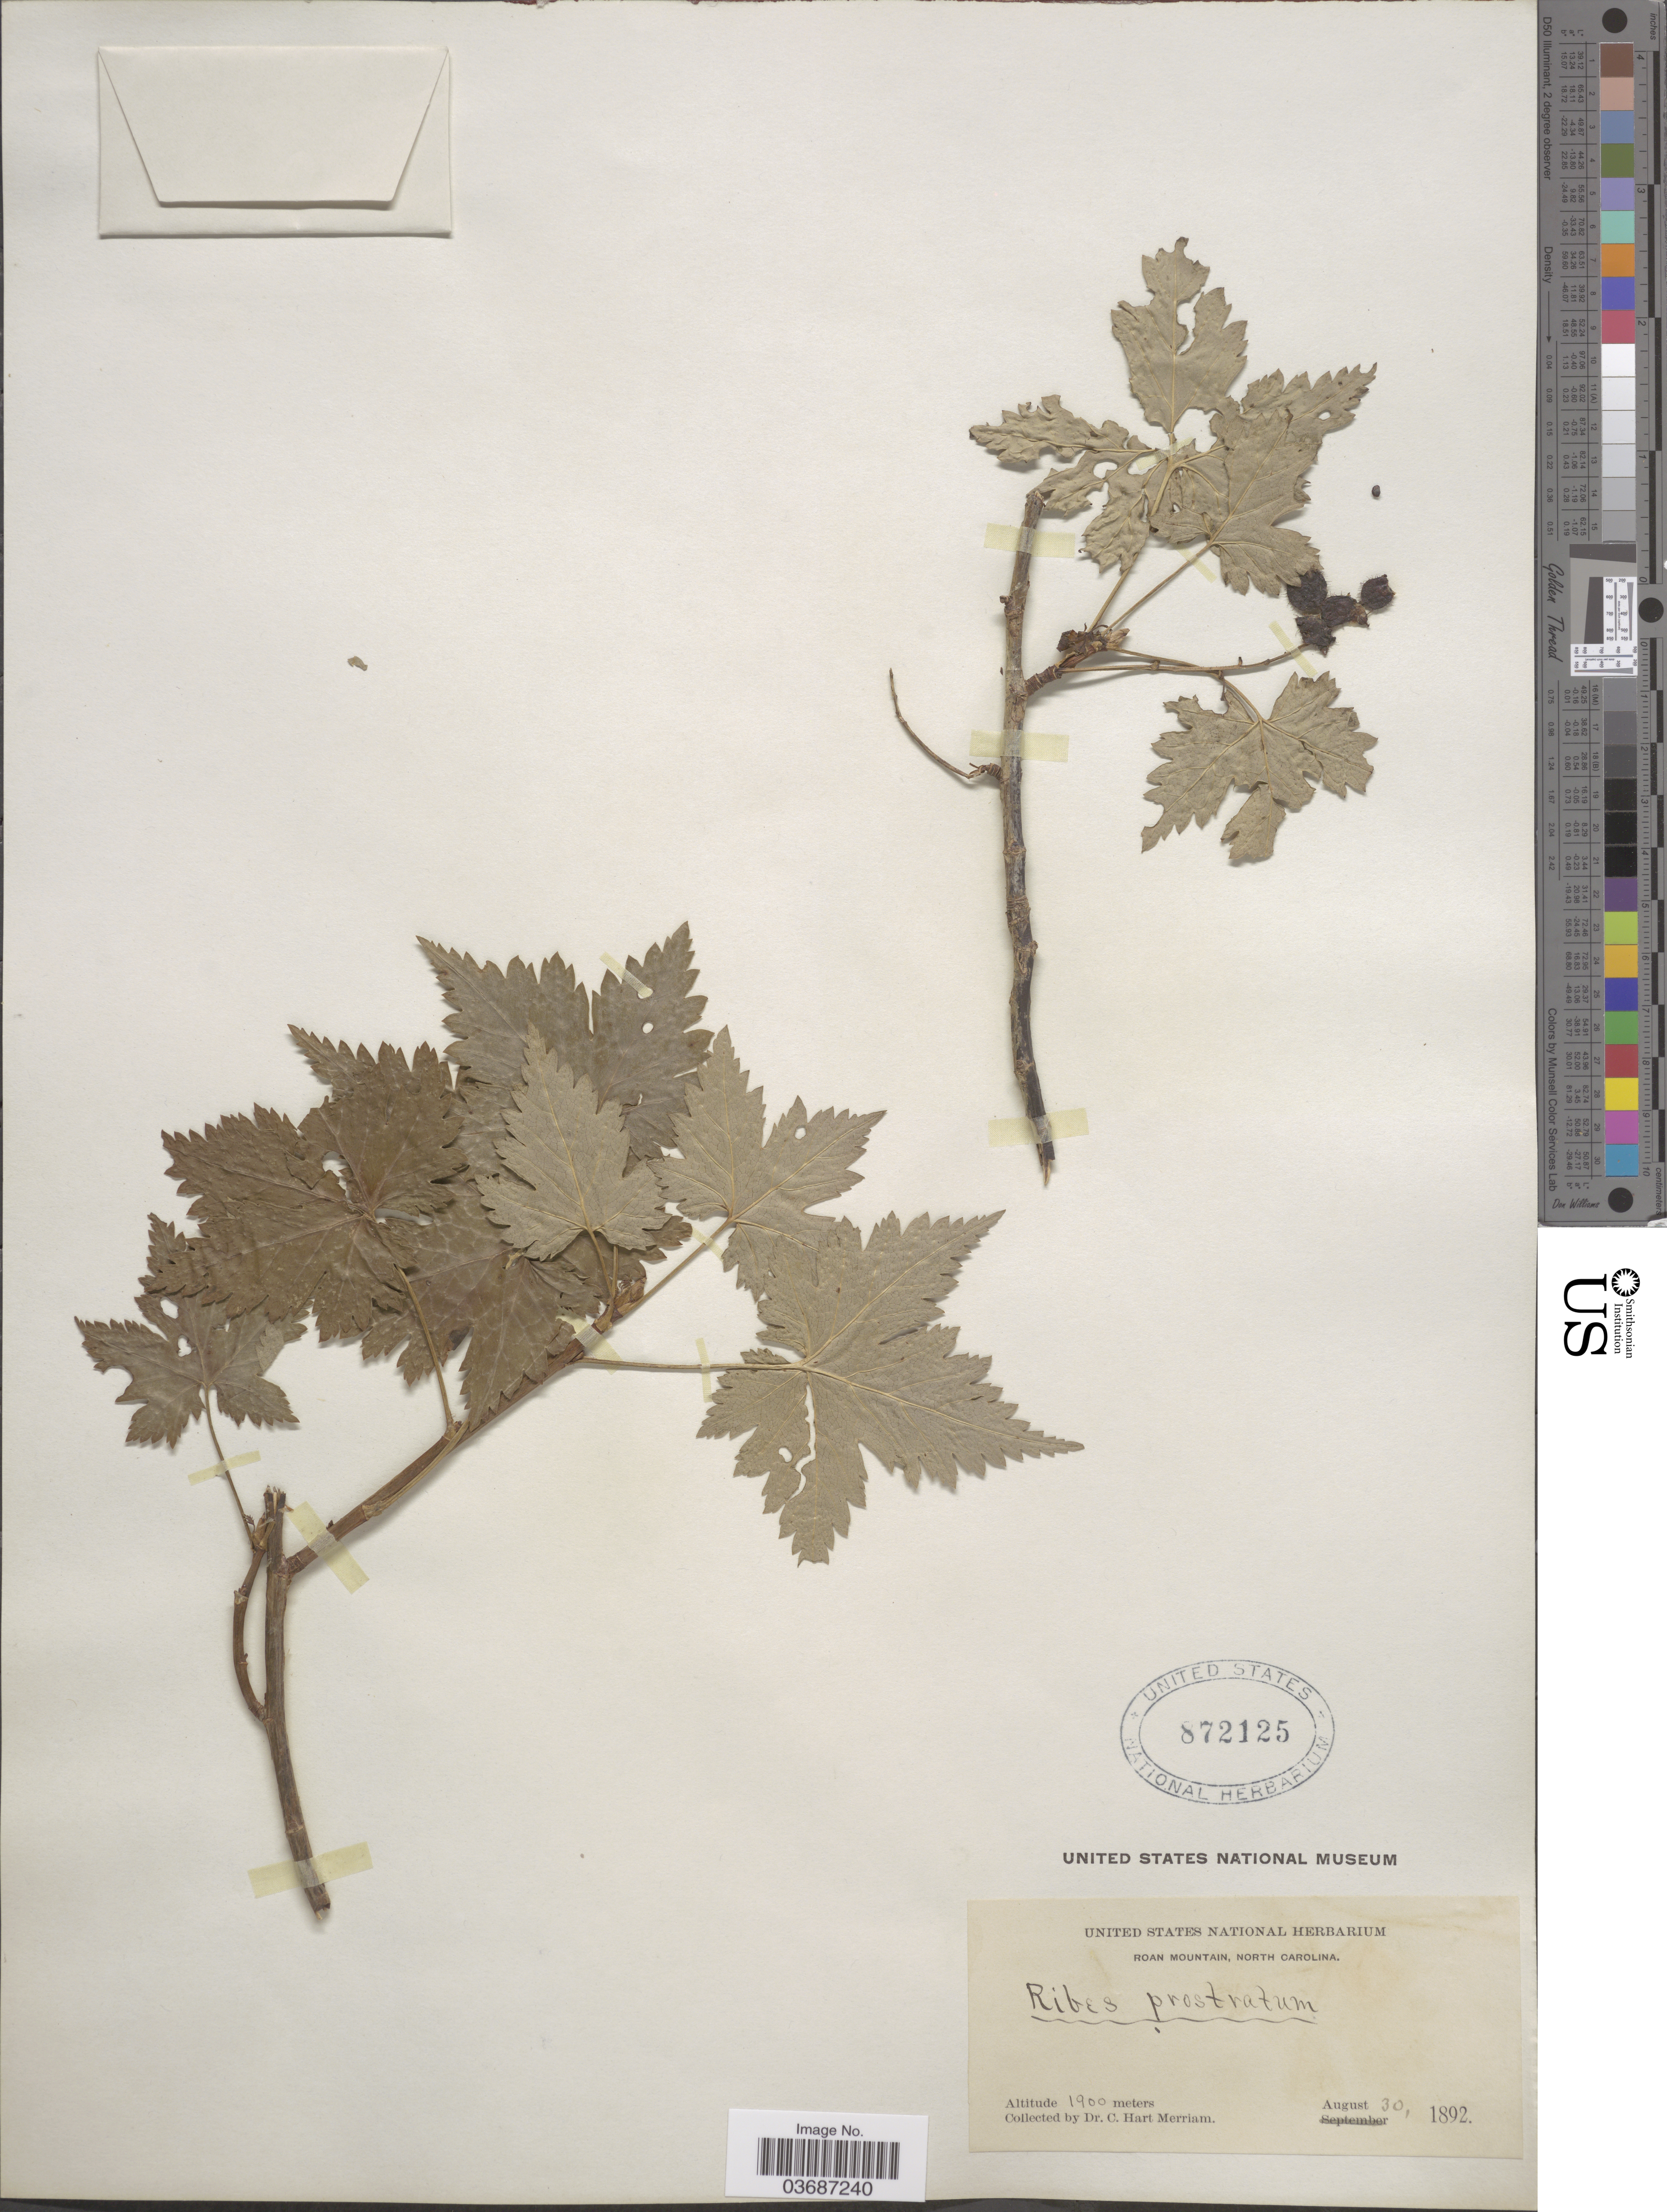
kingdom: Plantae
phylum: Tracheophyta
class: Magnoliopsida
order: Saxifragales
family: Grossulariaceae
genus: Ribes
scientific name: Ribes glandulosum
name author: Ruiz & Pav.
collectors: C. Merriam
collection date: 1892-08-30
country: United States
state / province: North Carolina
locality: Roan Mountain.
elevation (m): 1900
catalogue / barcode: US 872125